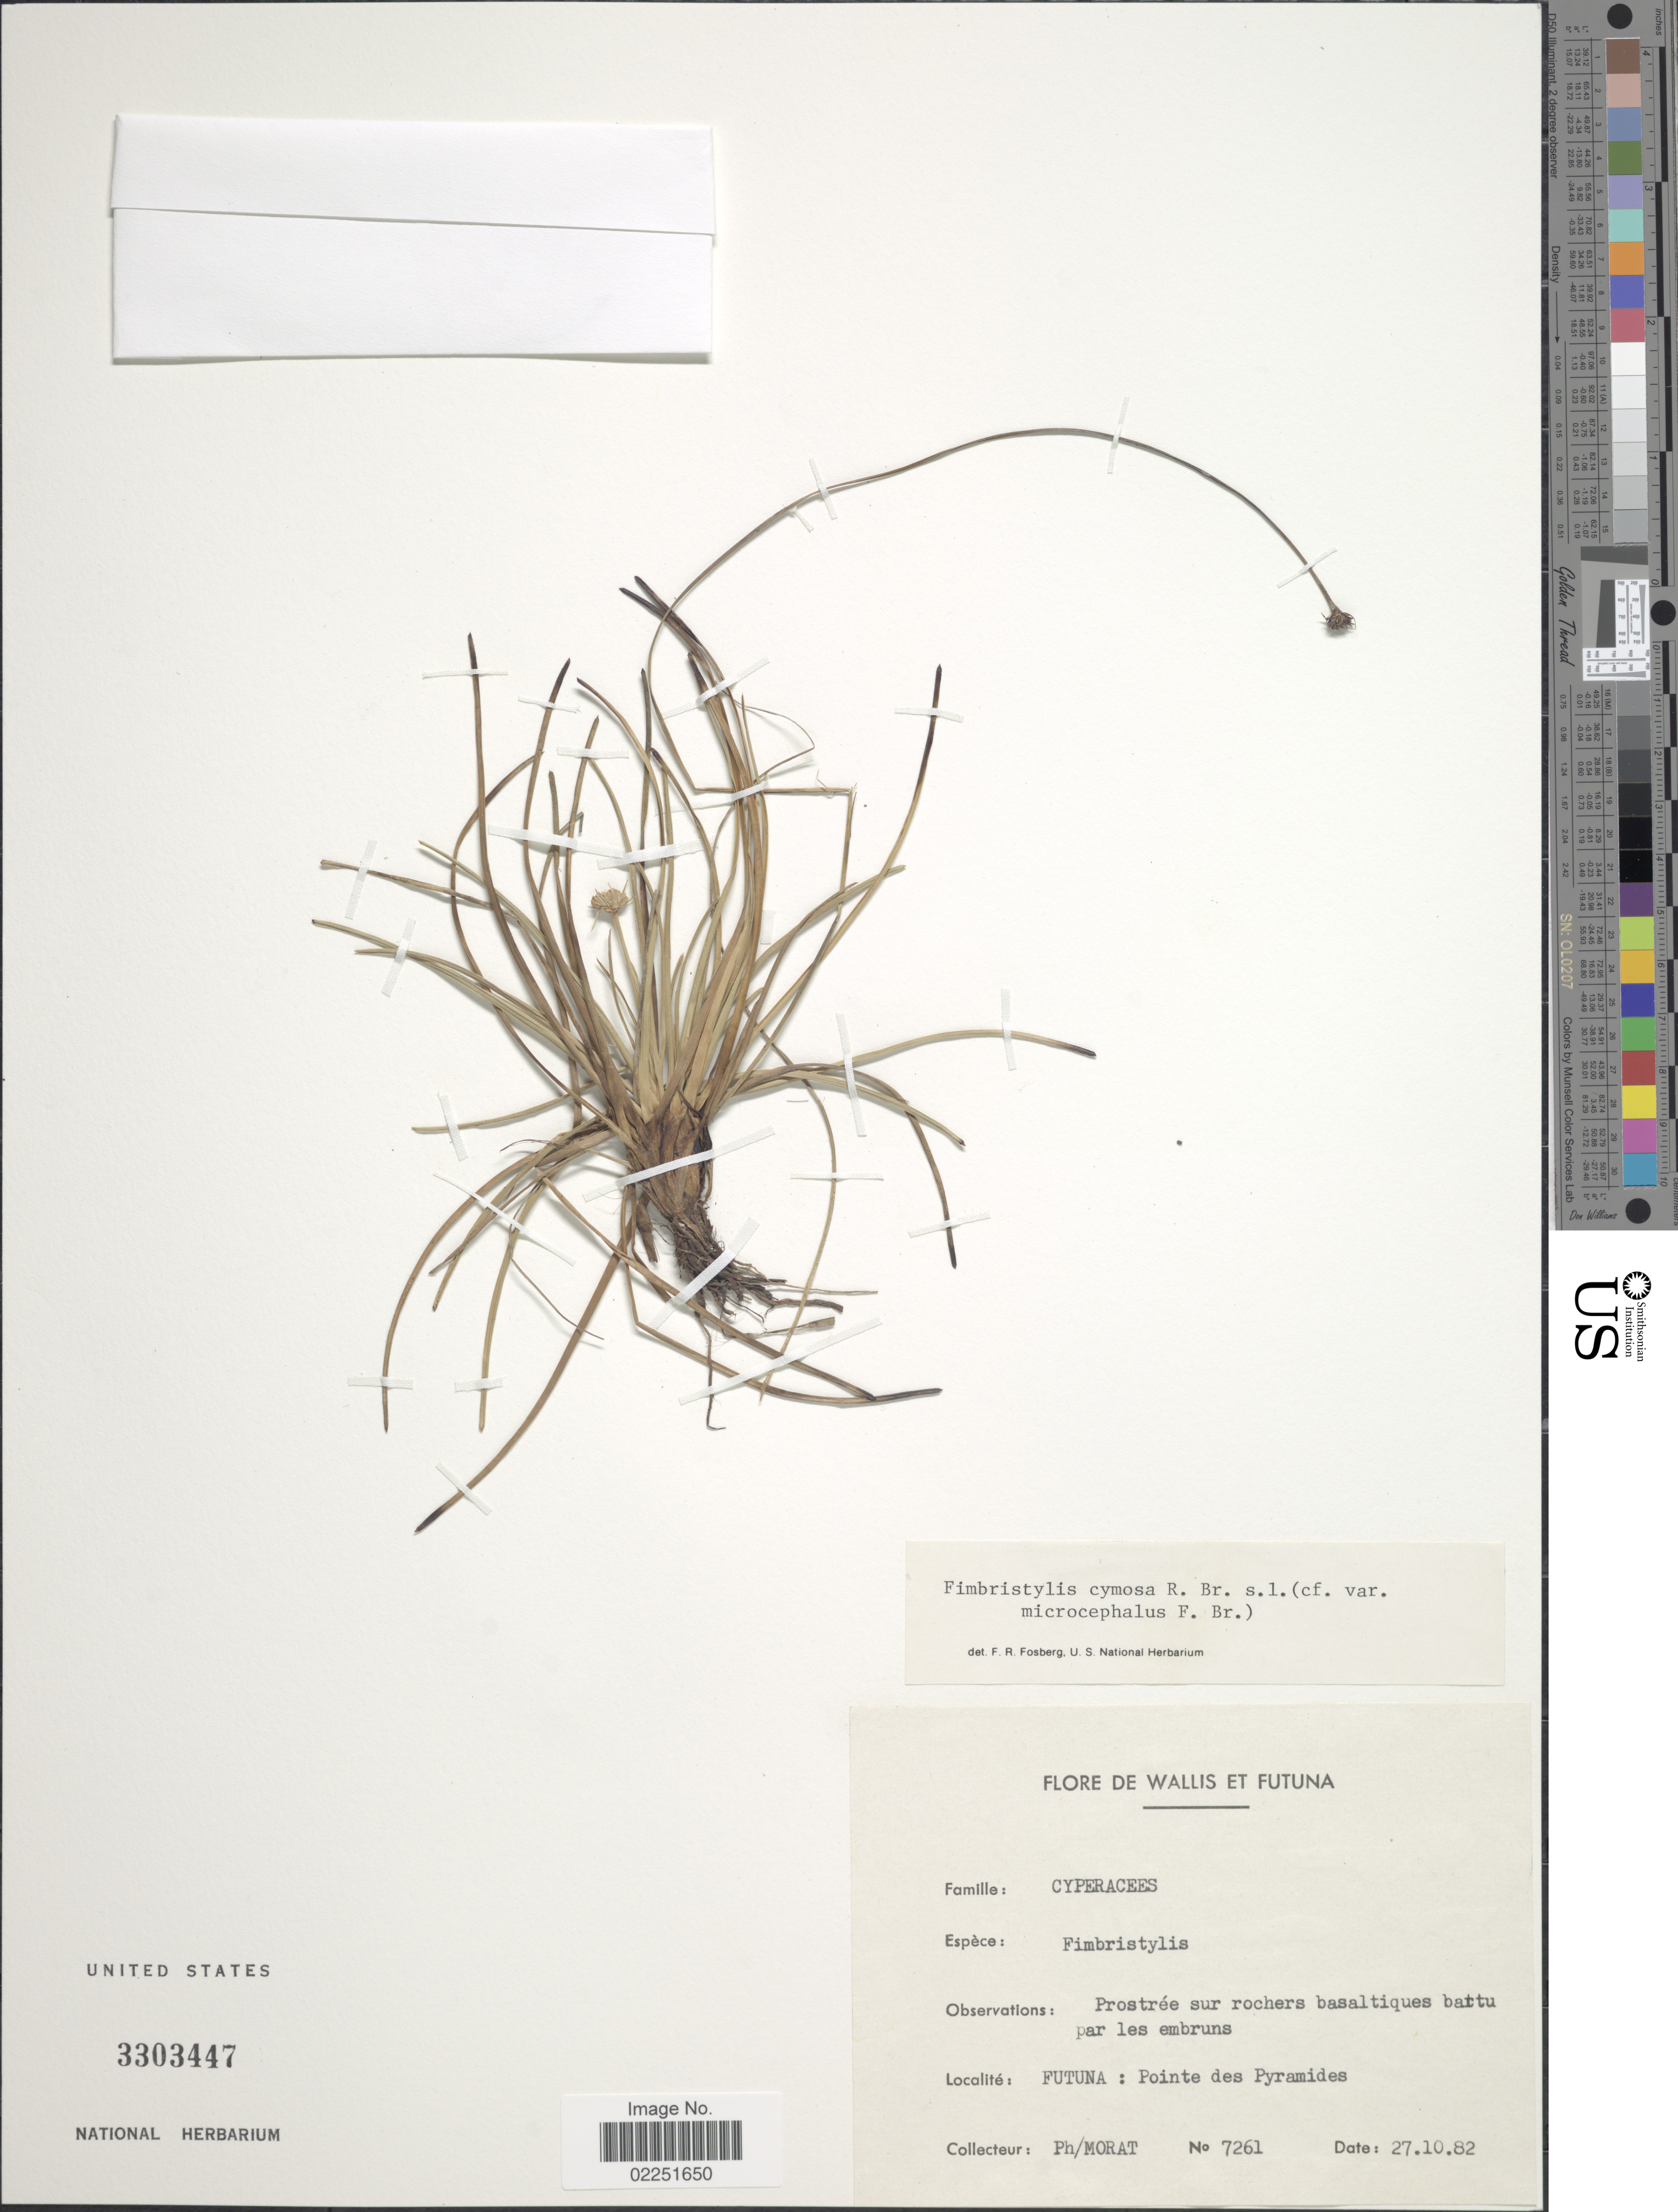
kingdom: Plantae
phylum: Tracheophyta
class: Liliopsida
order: Poales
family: Cyperaceae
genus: Fimbristylis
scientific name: Fimbristylis cymosa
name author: R. Br.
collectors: P. Morat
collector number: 7261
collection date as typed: Transcribed d/m/y: 27/10/82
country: Wallis and Futuna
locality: Futuna: Pointe des Pyramides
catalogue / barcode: US 3303447